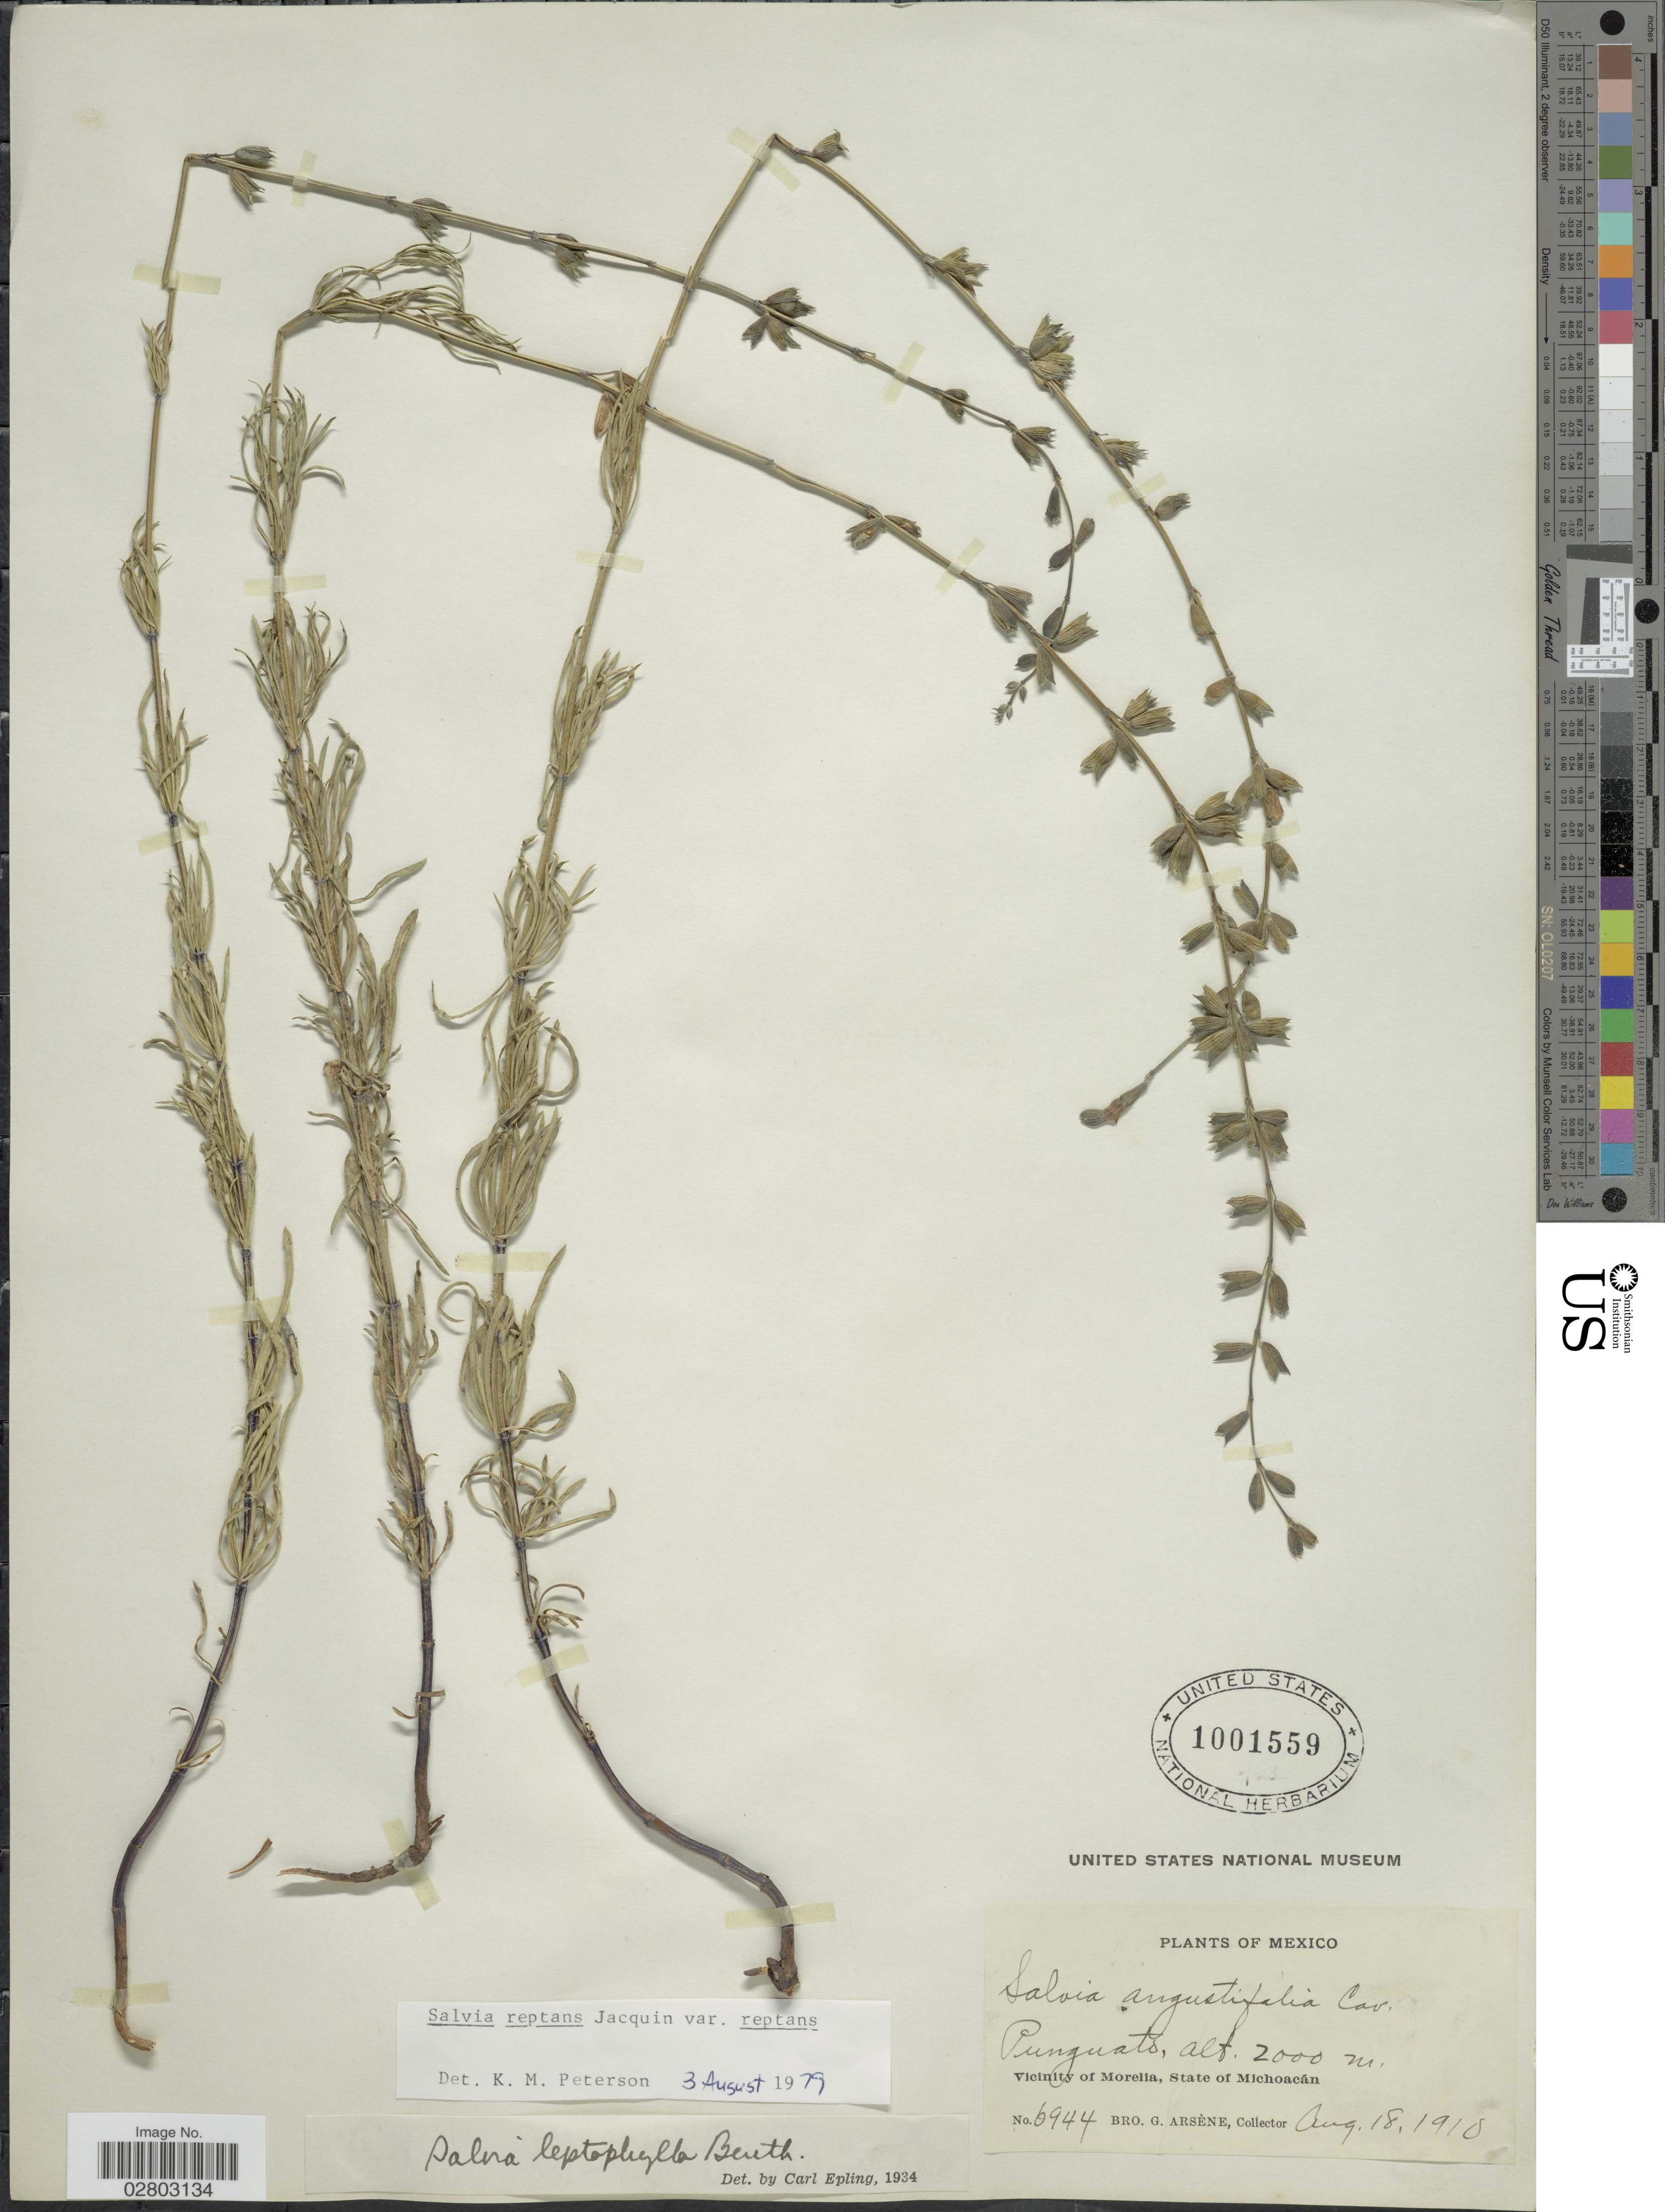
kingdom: Plantae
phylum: Tracheophyta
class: Magnoliopsida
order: Lamiales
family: Lamiaceae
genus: Salvia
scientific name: Salvia reptans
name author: Jacq.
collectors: Bro. G. Arsène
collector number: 6944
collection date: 1910-08-18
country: Mexico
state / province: Michoacán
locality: Punguato, Vicinity of Morelia.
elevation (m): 2000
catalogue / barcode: US 1001559